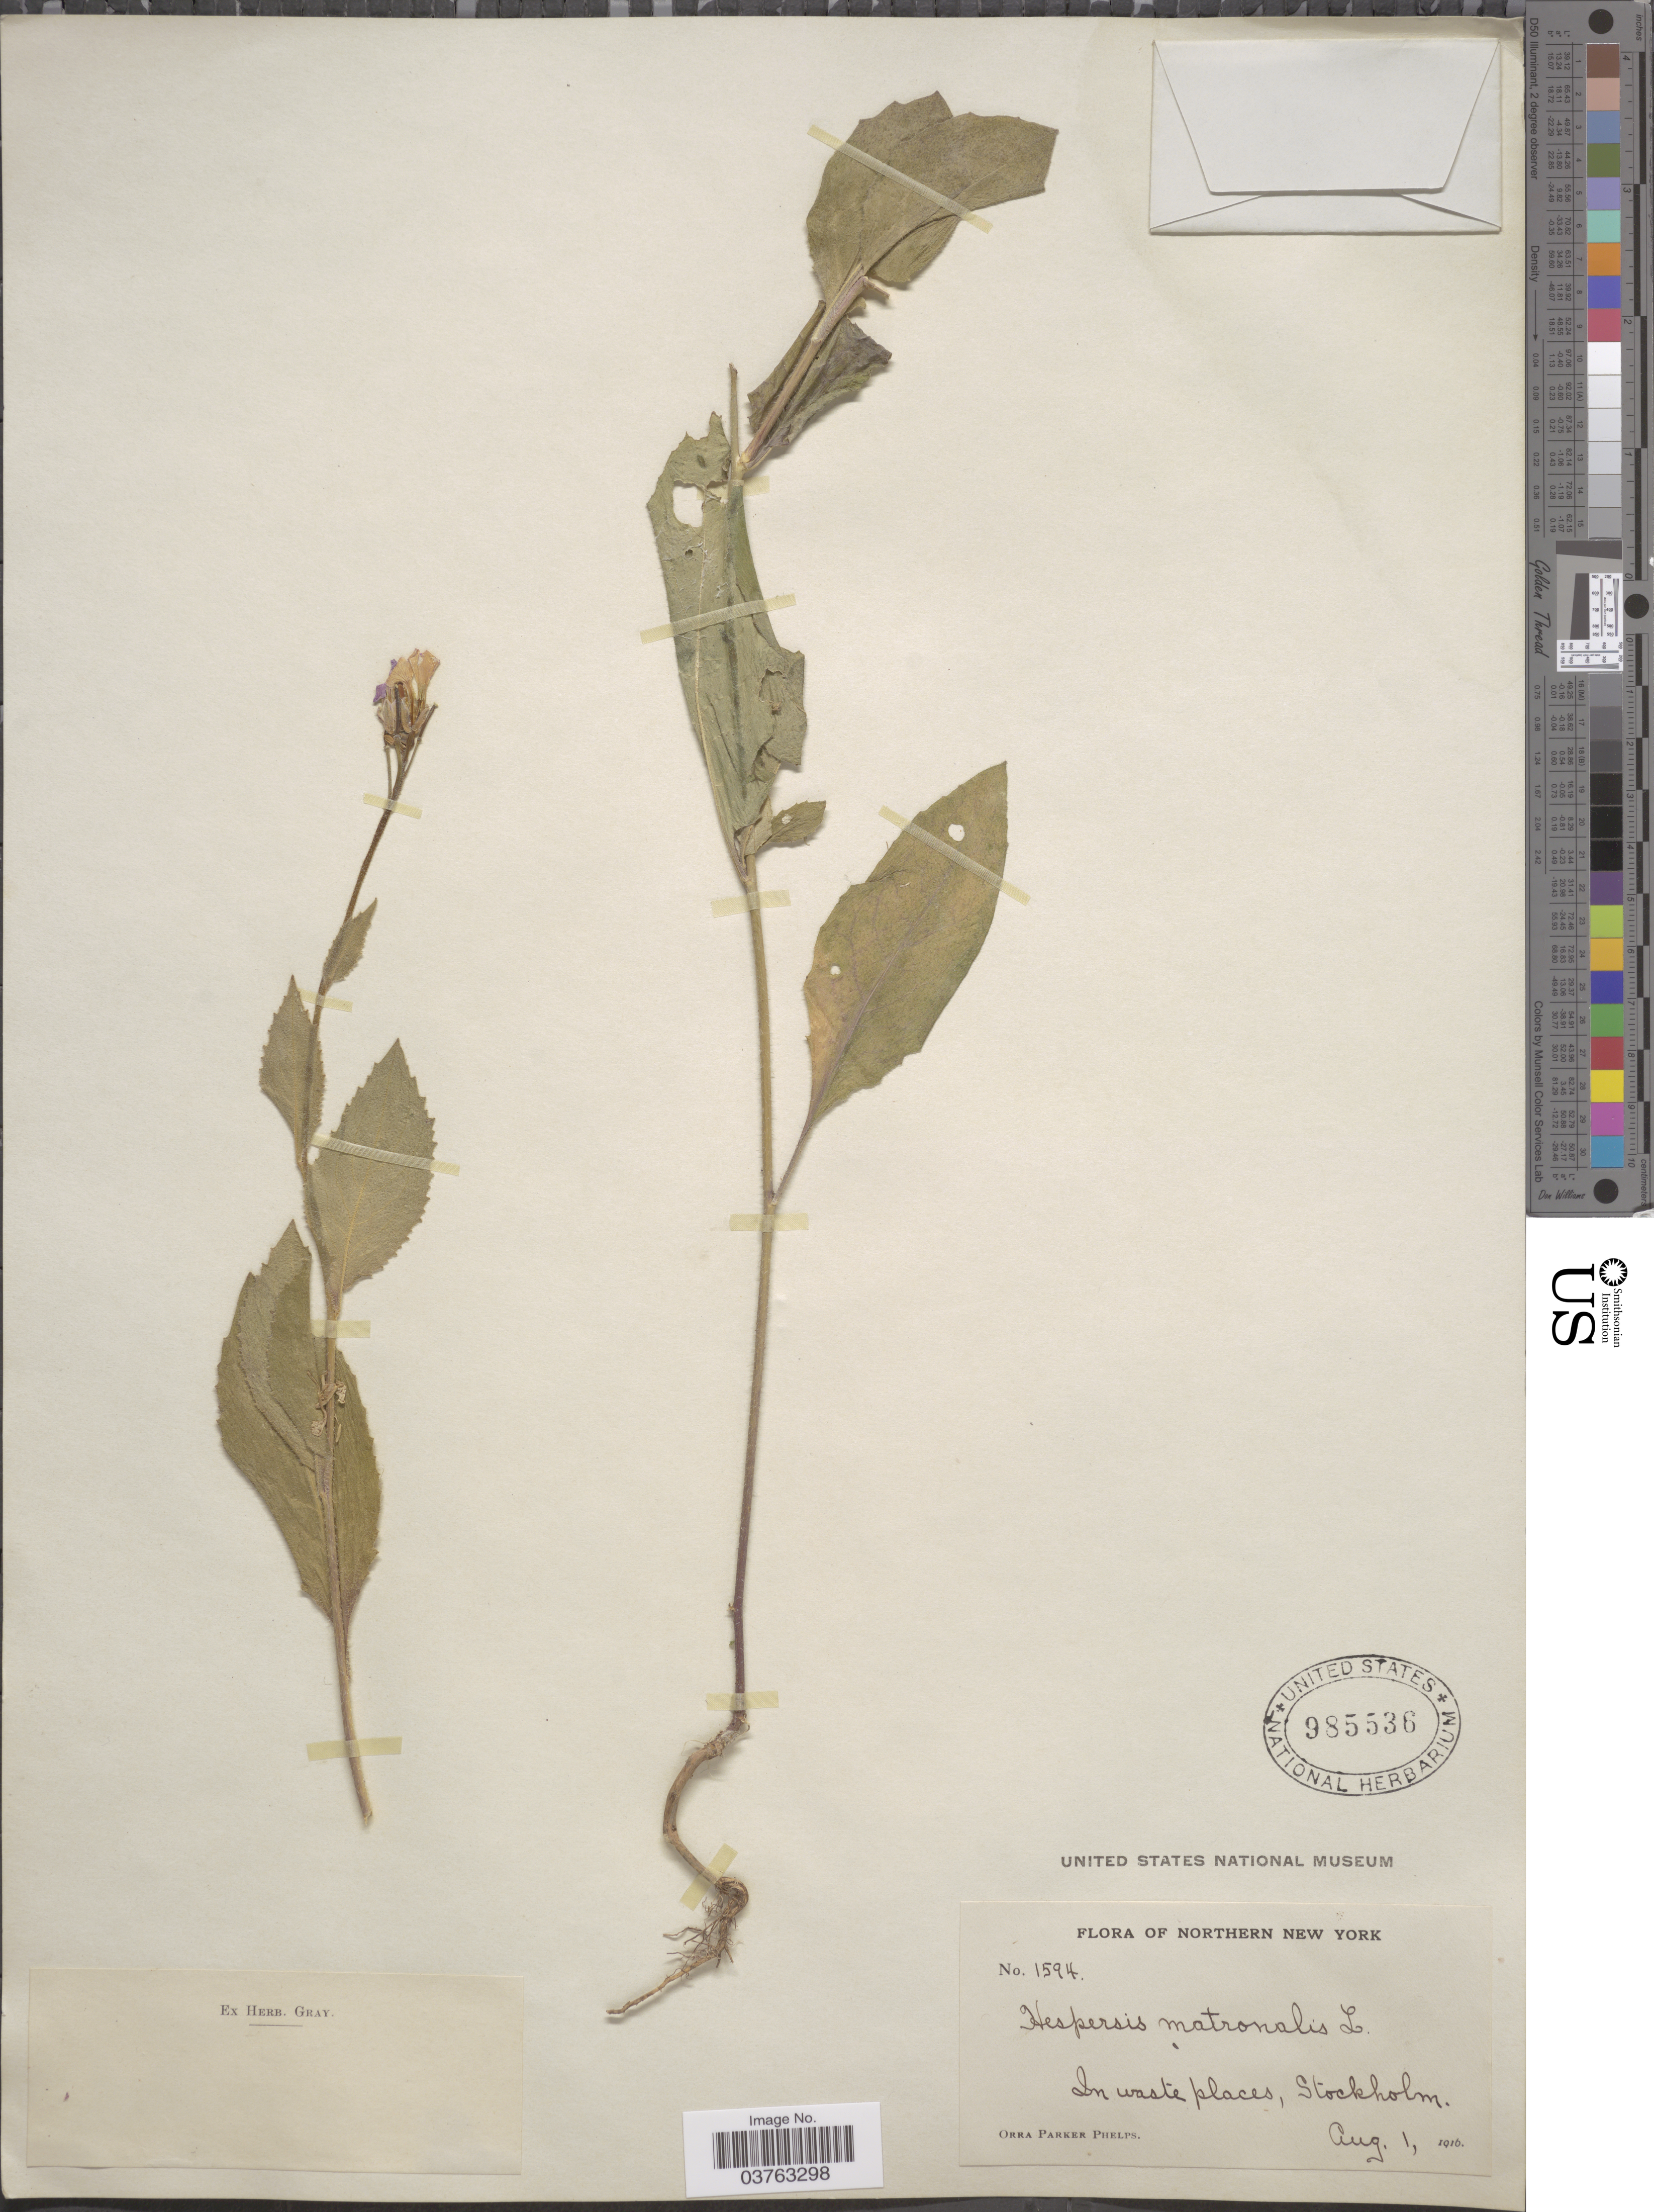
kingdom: Plantae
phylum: Tracheophyta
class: Magnoliopsida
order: Brassicales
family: Brassicaceae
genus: Hesperis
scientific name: Hesperis matronalis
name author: L.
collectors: O. P. Phelps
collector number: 1594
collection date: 1916-08-01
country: United States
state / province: New York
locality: Northern New York. In waste places, Stockholm.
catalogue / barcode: US 985536